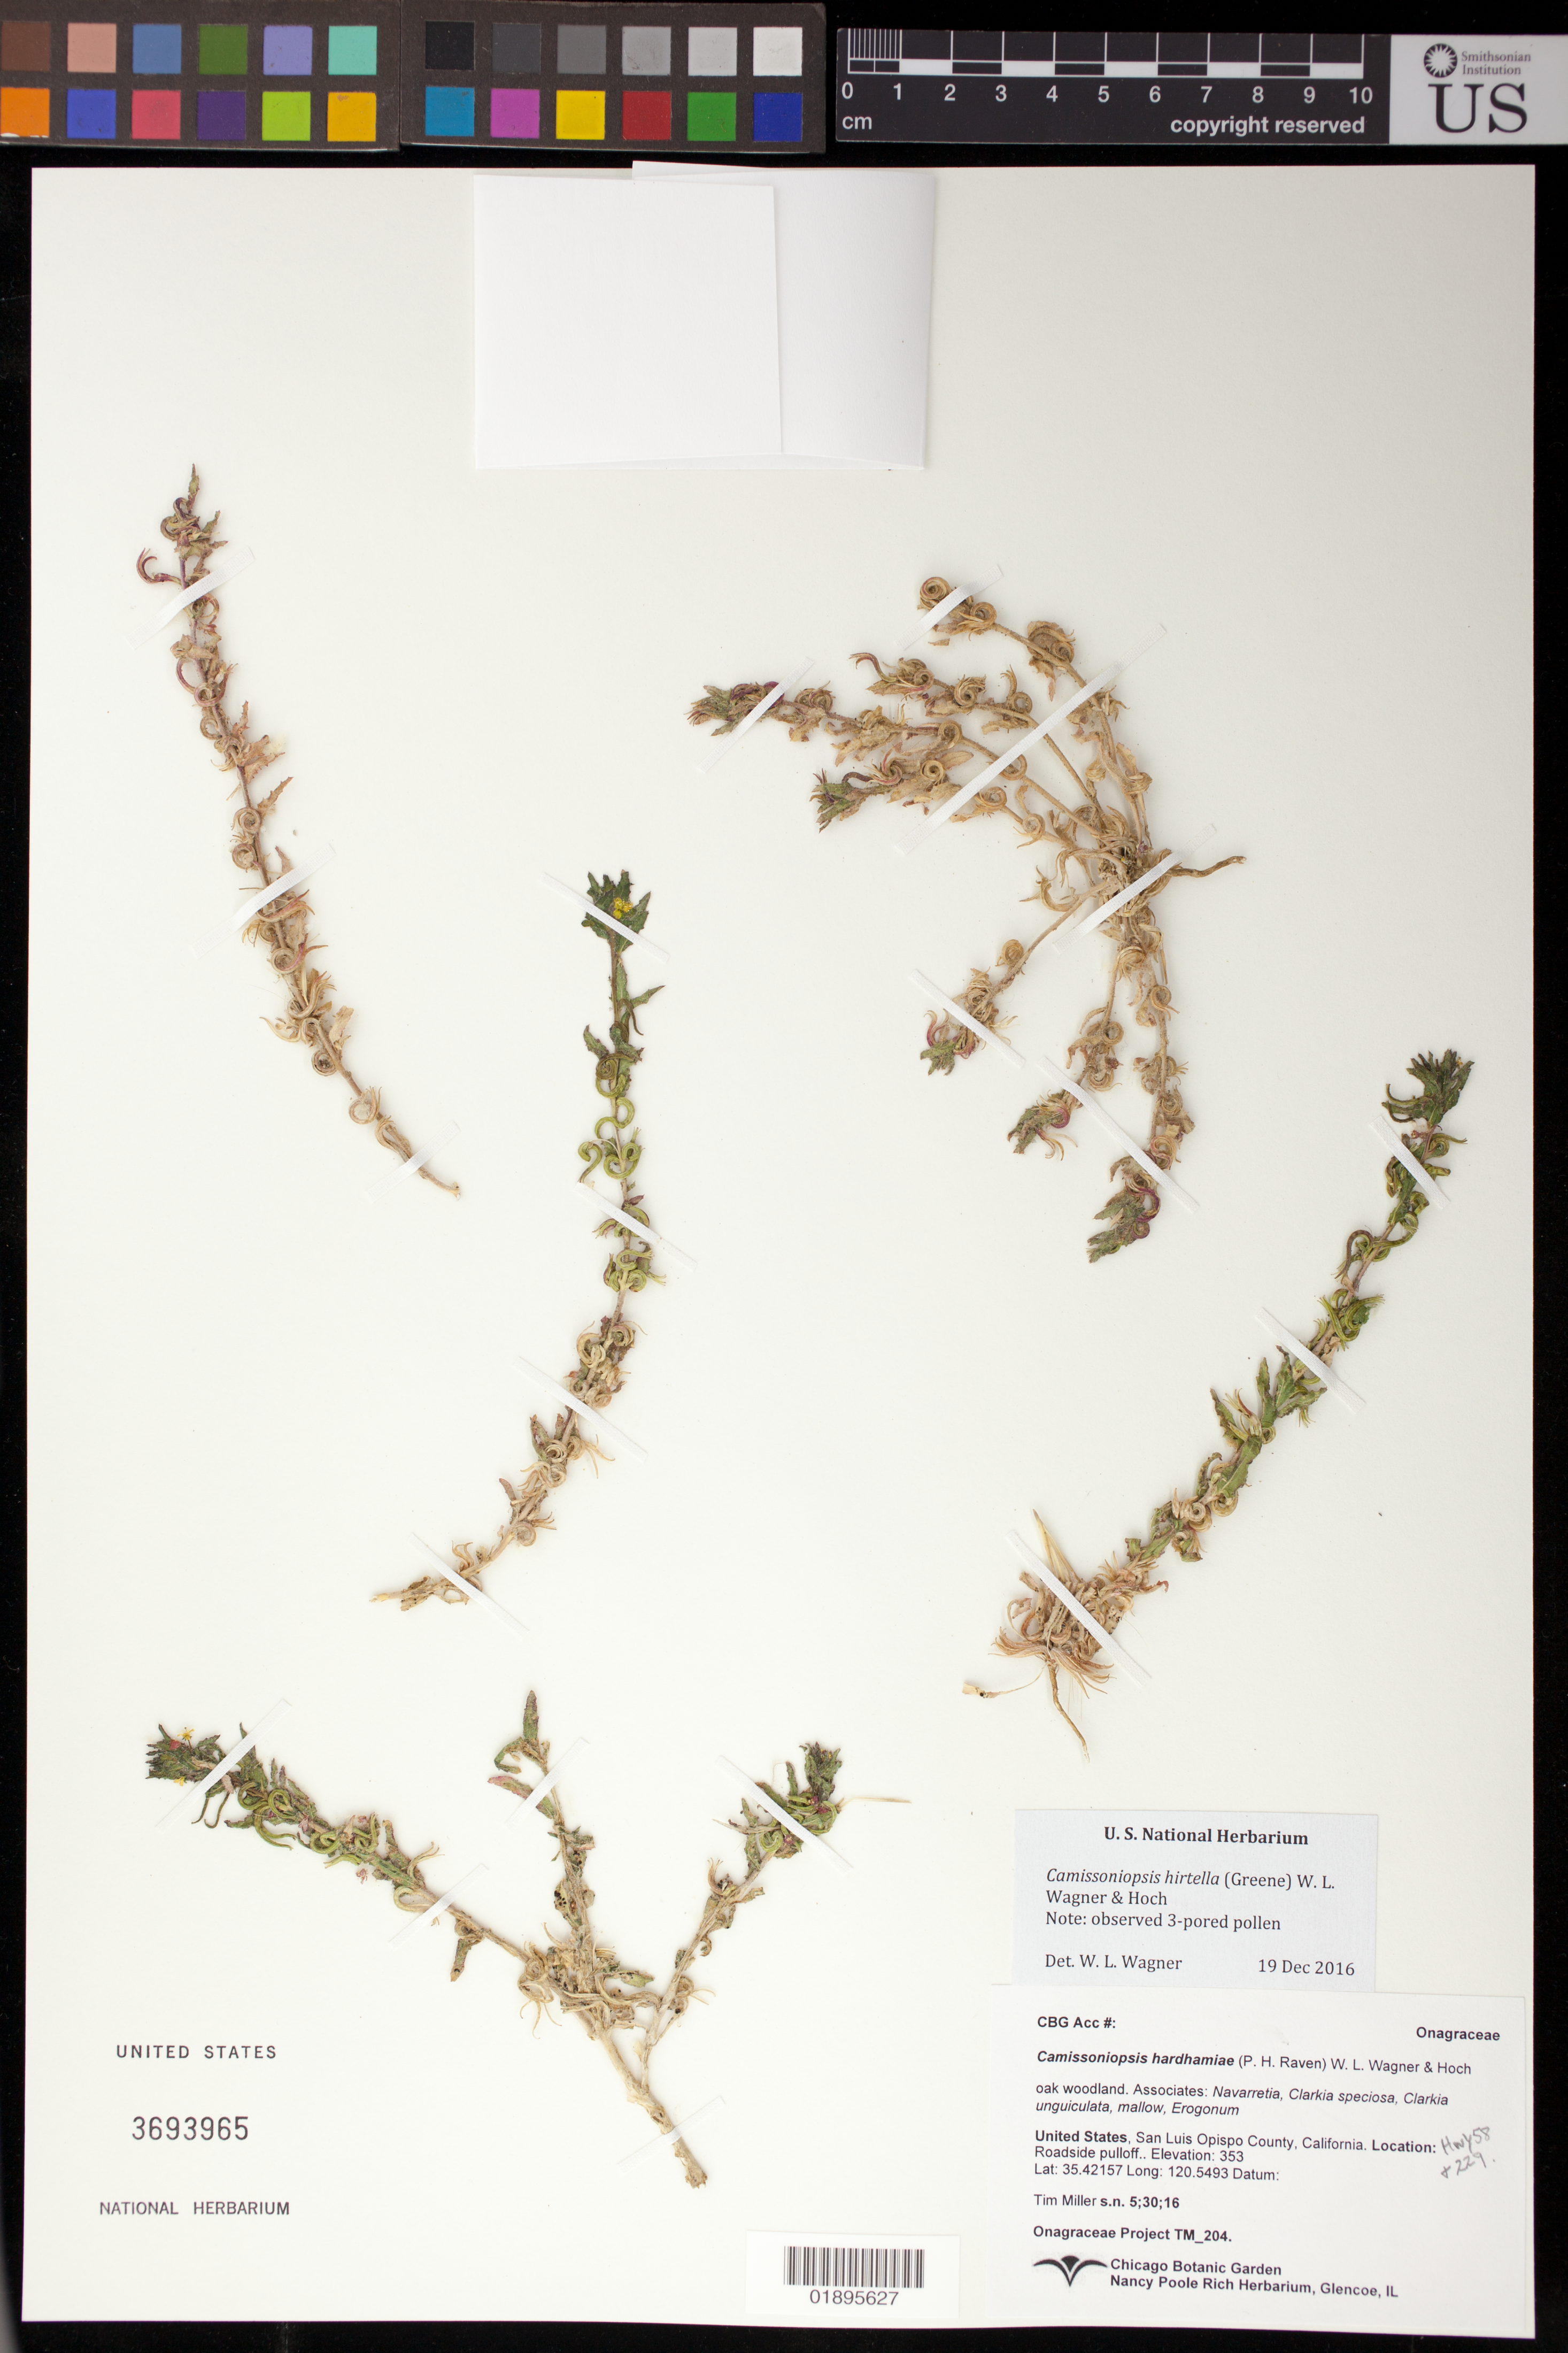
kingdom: Plantae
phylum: Tracheophyta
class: Magnoliopsida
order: Myrtales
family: Onagraceae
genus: Camissoniopsis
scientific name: Camissoniopsis hirtella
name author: (Greene) W.L. Wagner & Hoch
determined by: Wagner, W. L., (BOT), Smithsonian Institution - National Museum of Natural History (UNITED STATES)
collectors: T. Miller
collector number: TM 204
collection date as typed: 5/30/16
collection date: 2016-05-30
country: United States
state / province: California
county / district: San Luis Obispo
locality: Hwy 58 and 229, roadside pulloff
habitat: Oak woodland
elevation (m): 353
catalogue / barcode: US 3693965